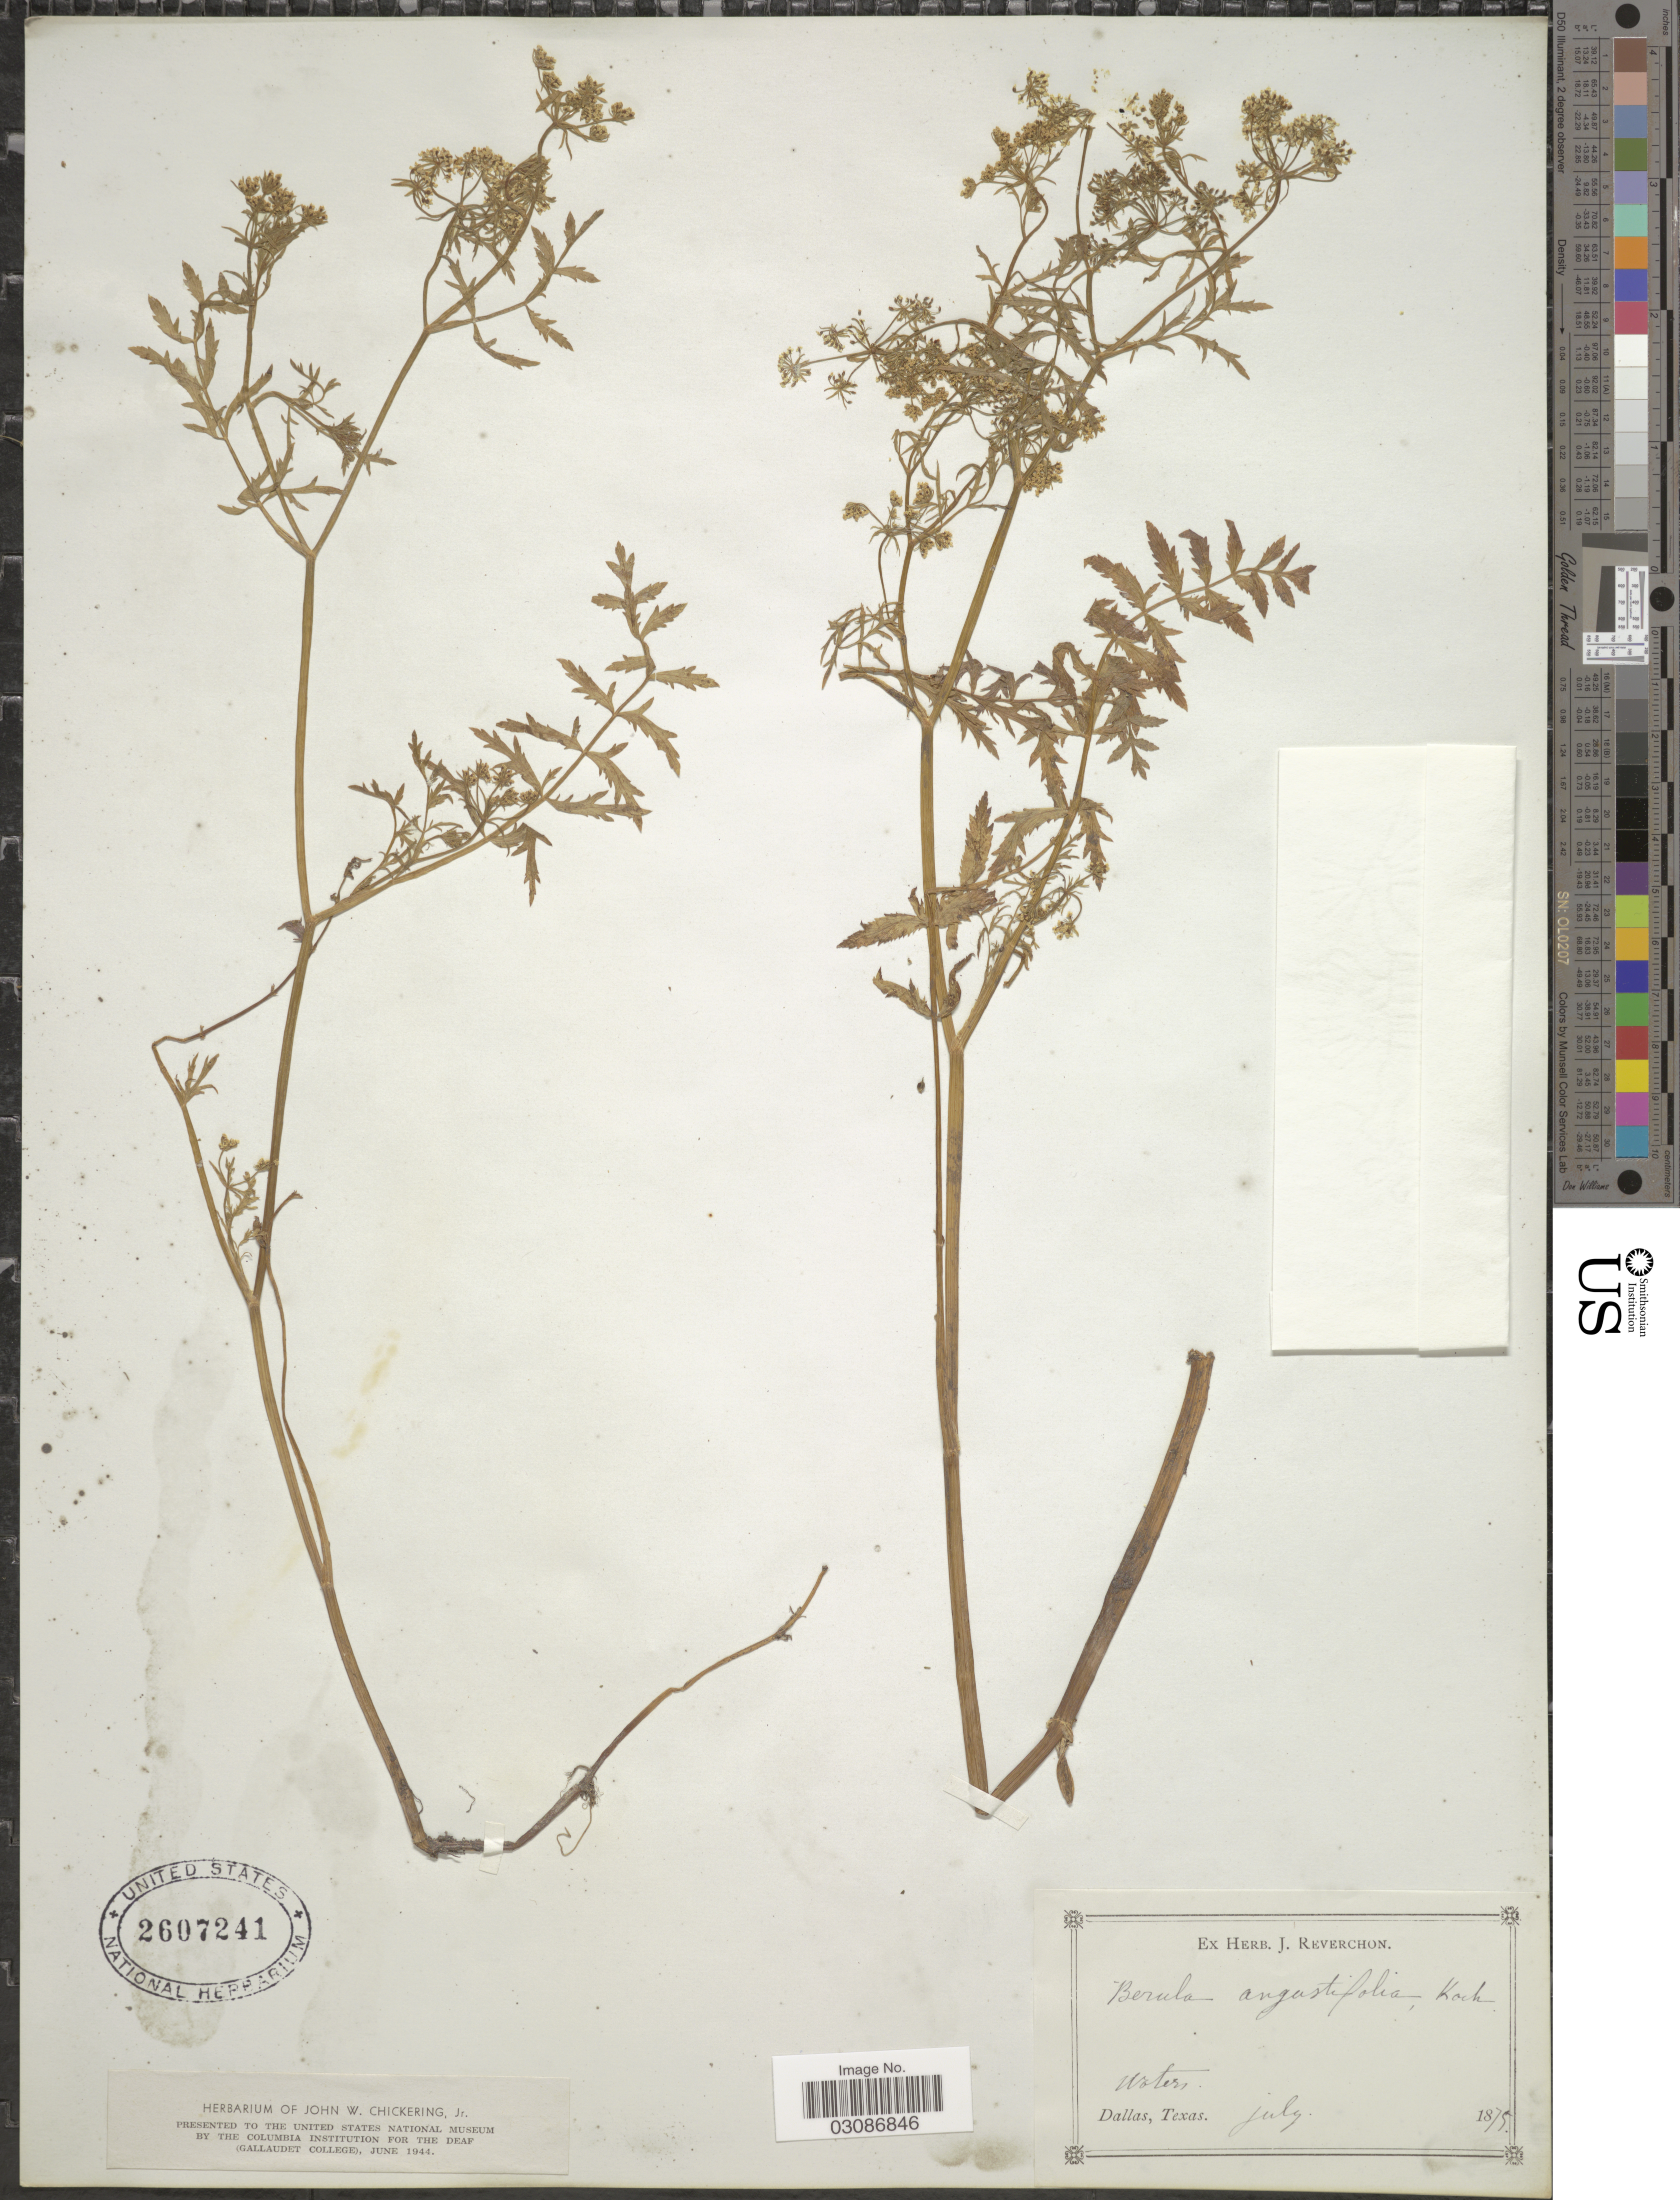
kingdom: Plantae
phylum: Tracheophyta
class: Magnoliopsida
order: Apiales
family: Apiaceae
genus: Berula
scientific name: Berula erecta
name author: (Huds.) Coville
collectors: ex herb. J. Reverchon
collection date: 1875-07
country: United States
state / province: Texas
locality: Waters. Dallas.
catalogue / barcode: US 2607241